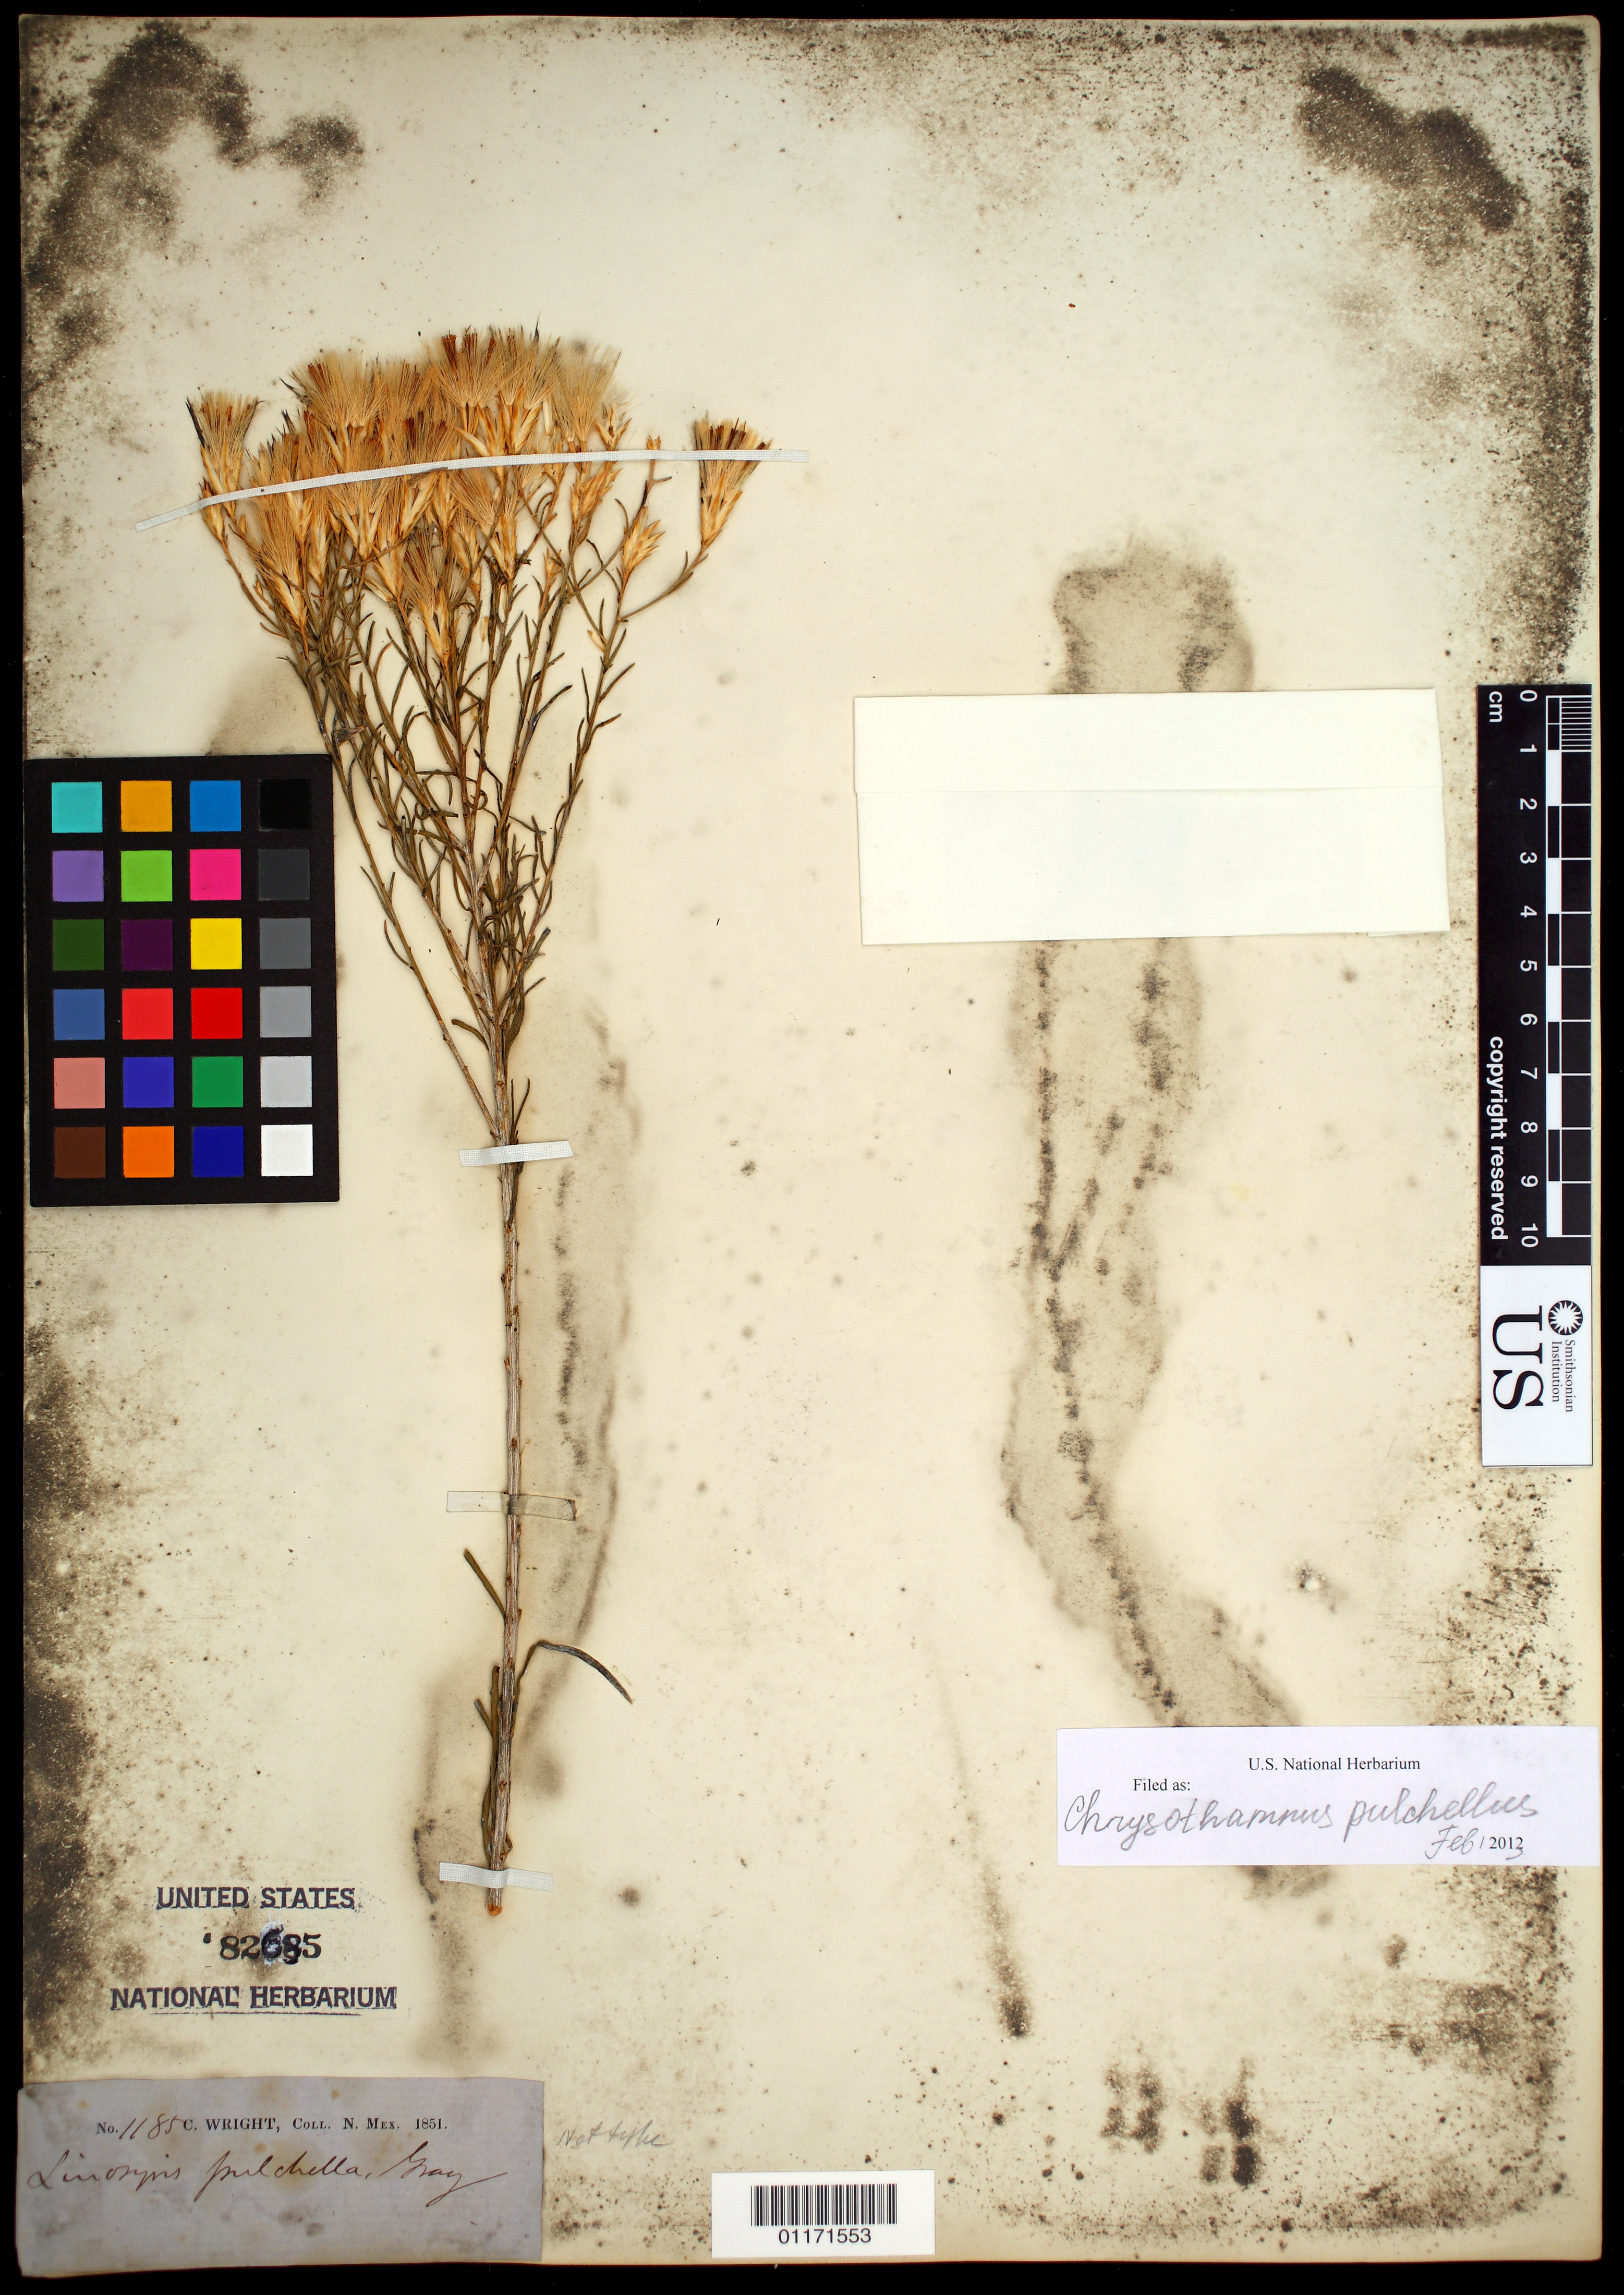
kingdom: Plantae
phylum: Tracheophyta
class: Magnoliopsida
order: Asterales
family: Asteraceae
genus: Lorandersonia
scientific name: Lorandersonia pulchella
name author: (A. Gray) Urbatsch et al.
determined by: Urbatsch, Lowell E., Curator (LSU), Louisiana State University (UNITED STATES)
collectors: C. Wright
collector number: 1185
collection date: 1851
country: United States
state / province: New Mexico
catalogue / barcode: US 82685